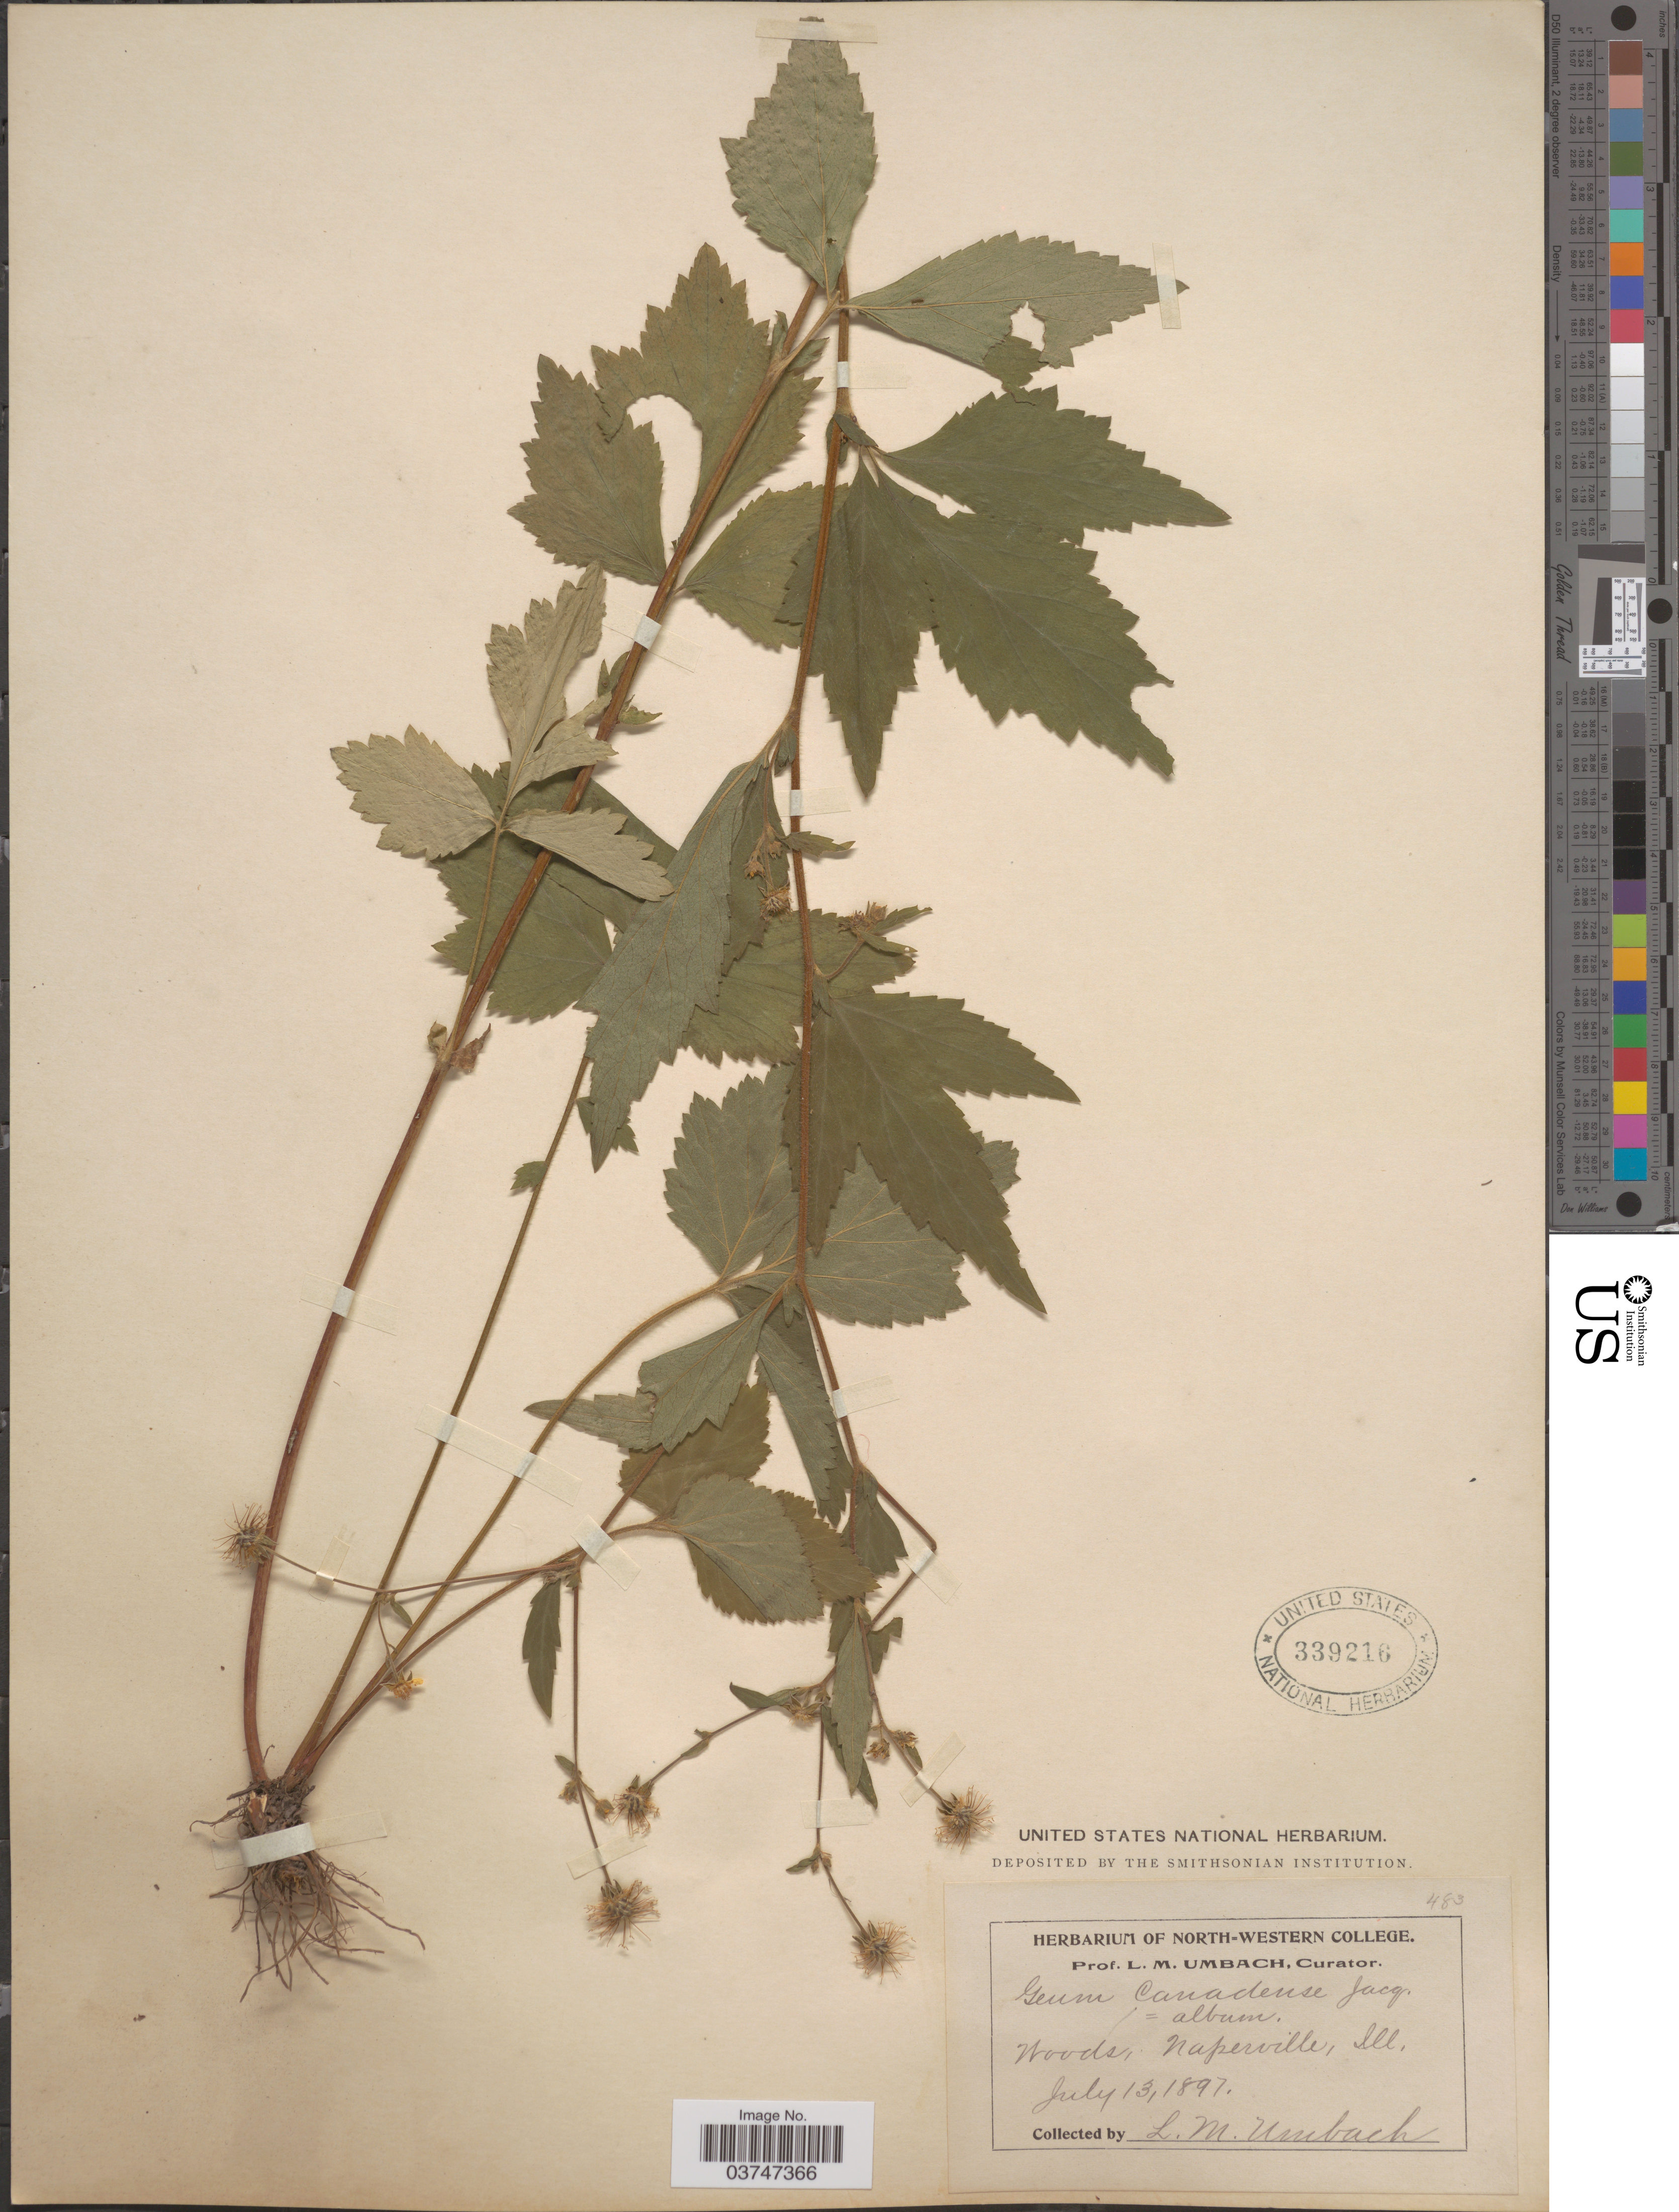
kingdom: Plantae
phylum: Tracheophyta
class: Magnoliopsida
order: Rosales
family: Rosaceae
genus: Geum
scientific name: Geum canadense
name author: Jacq.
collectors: L. M. Umbach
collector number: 483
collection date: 1897-07-13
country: United States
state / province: Illinois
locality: Naperville.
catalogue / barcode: US 339216